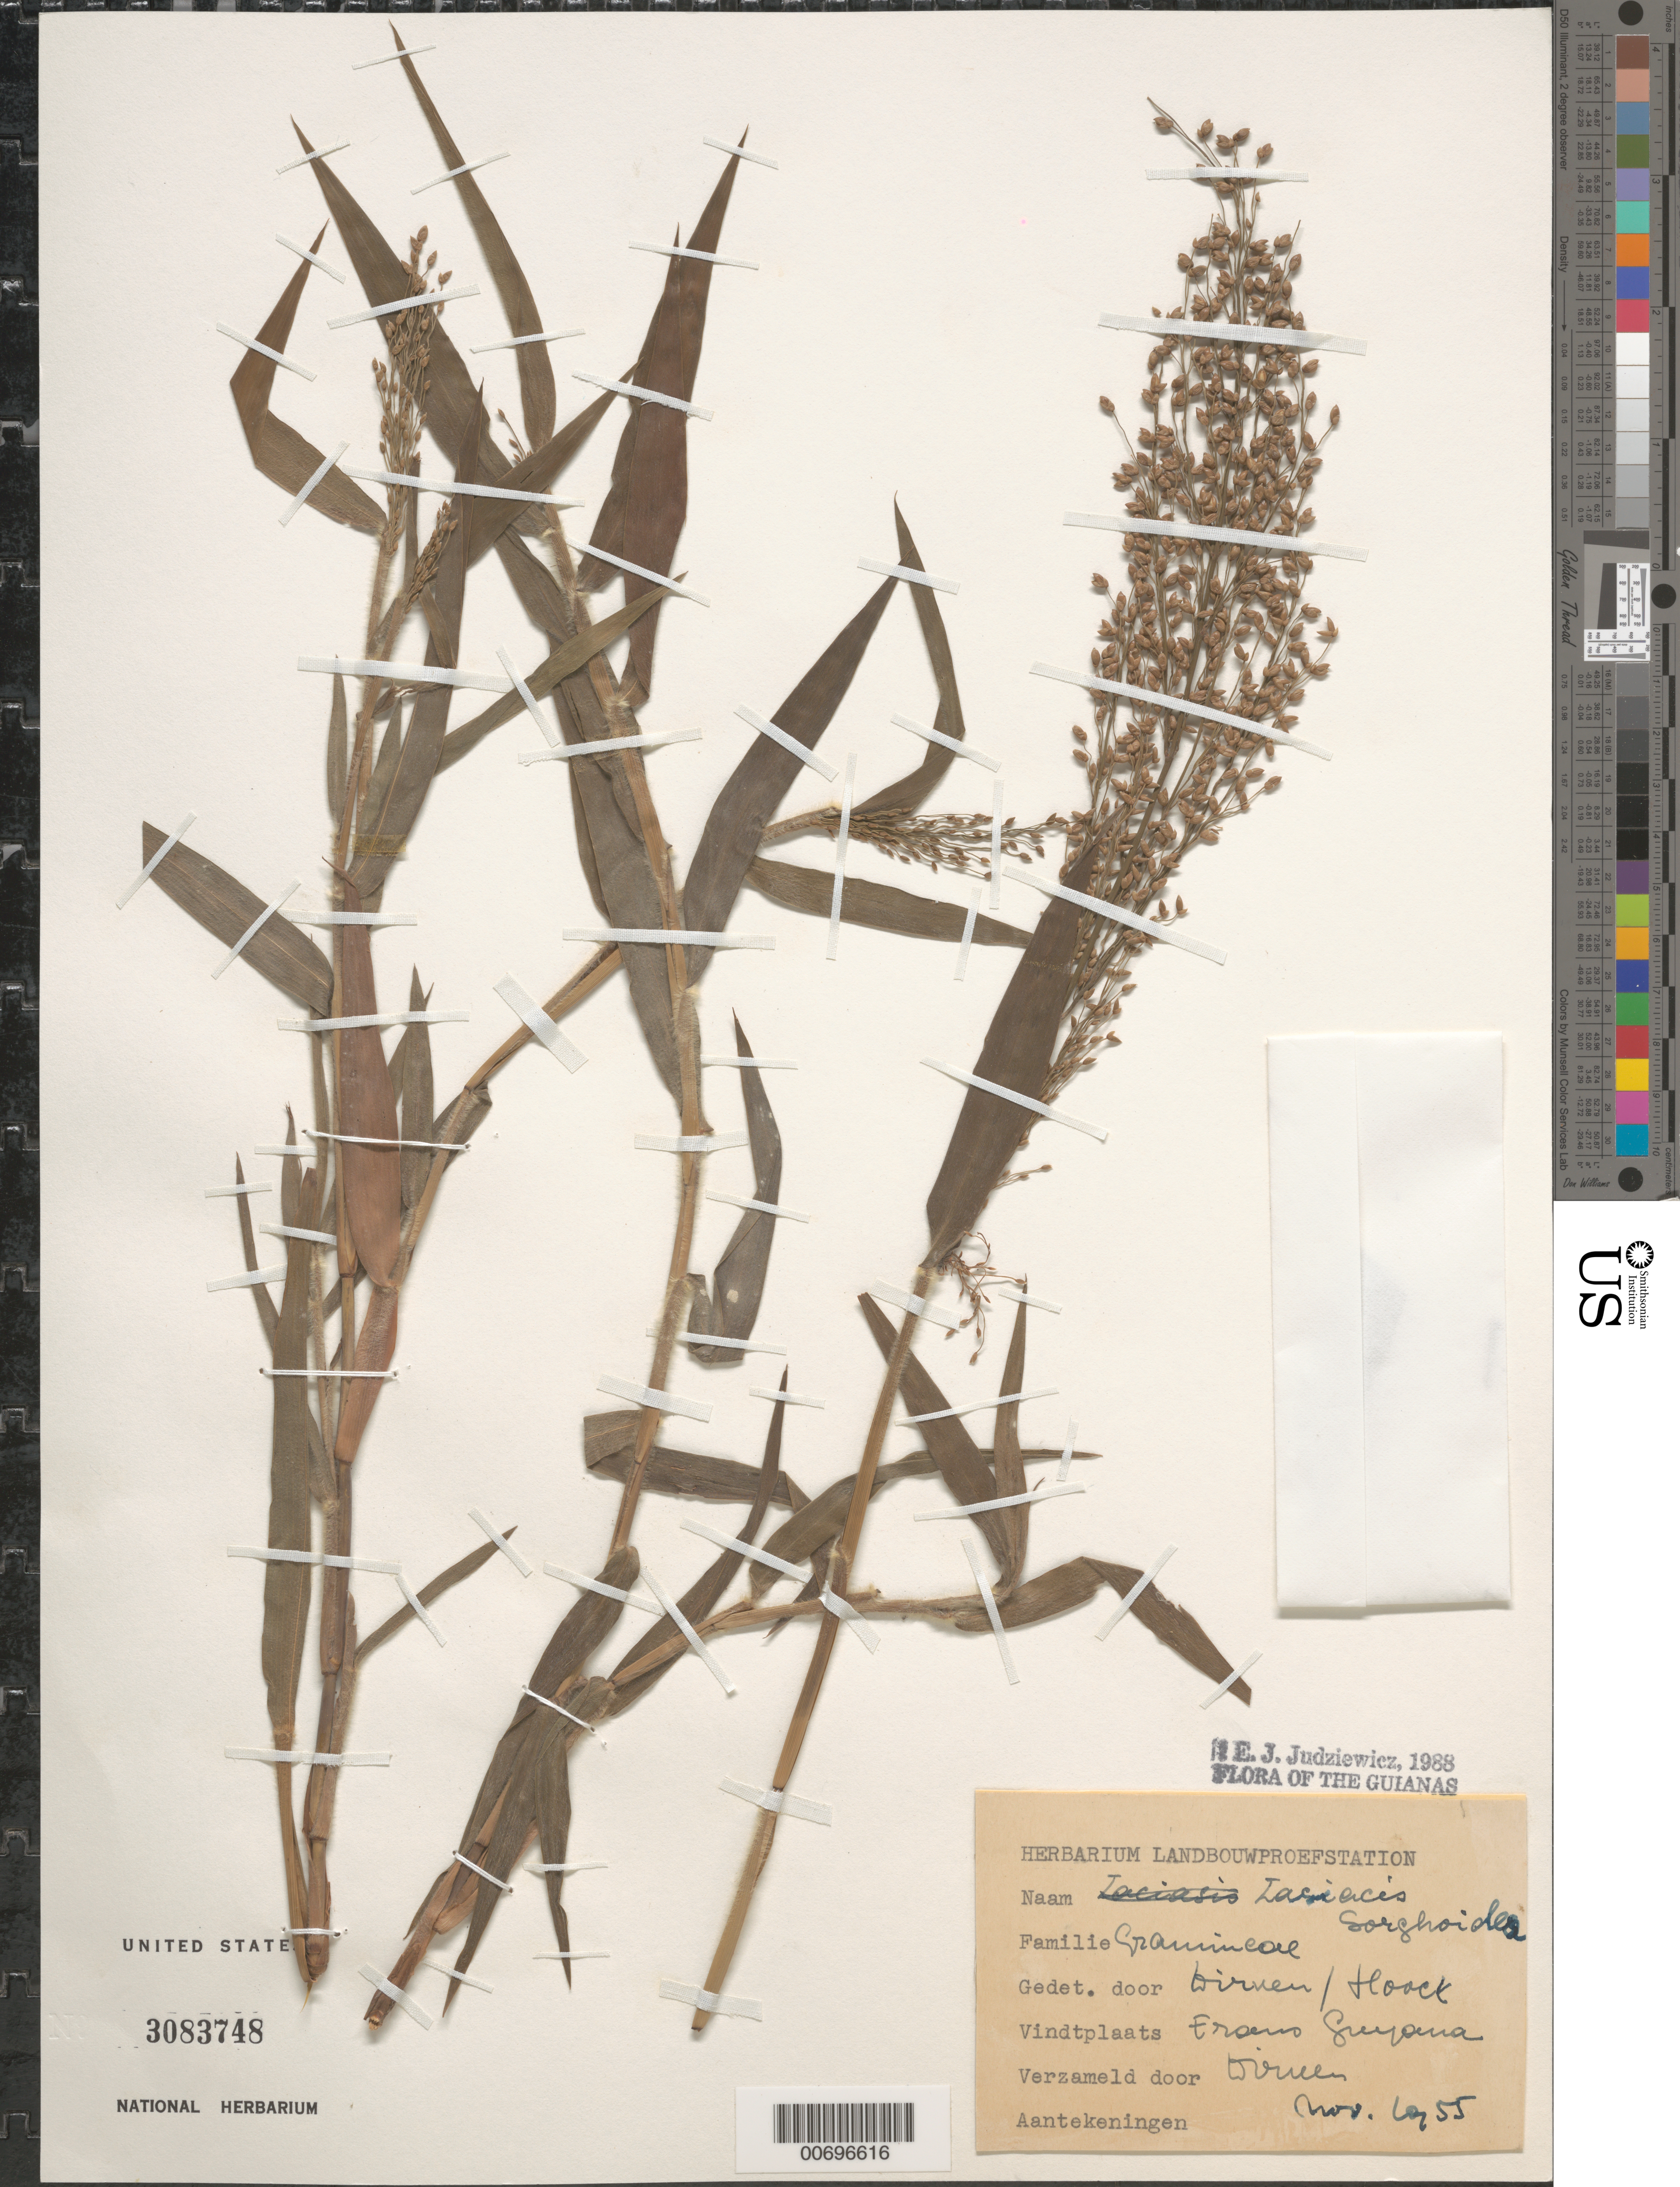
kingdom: Plantae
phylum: Tracheophyta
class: Liliopsida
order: Poales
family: Poaceae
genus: Lasiacis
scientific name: Lasiacis sorghoidea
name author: (Desv. ex Ham.) Hitchc. & Chase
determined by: Judziewicz, E. J.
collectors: J. Dirven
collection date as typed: Nov-55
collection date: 1955-11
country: French Guiana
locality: Antekeningen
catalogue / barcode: US 3083748